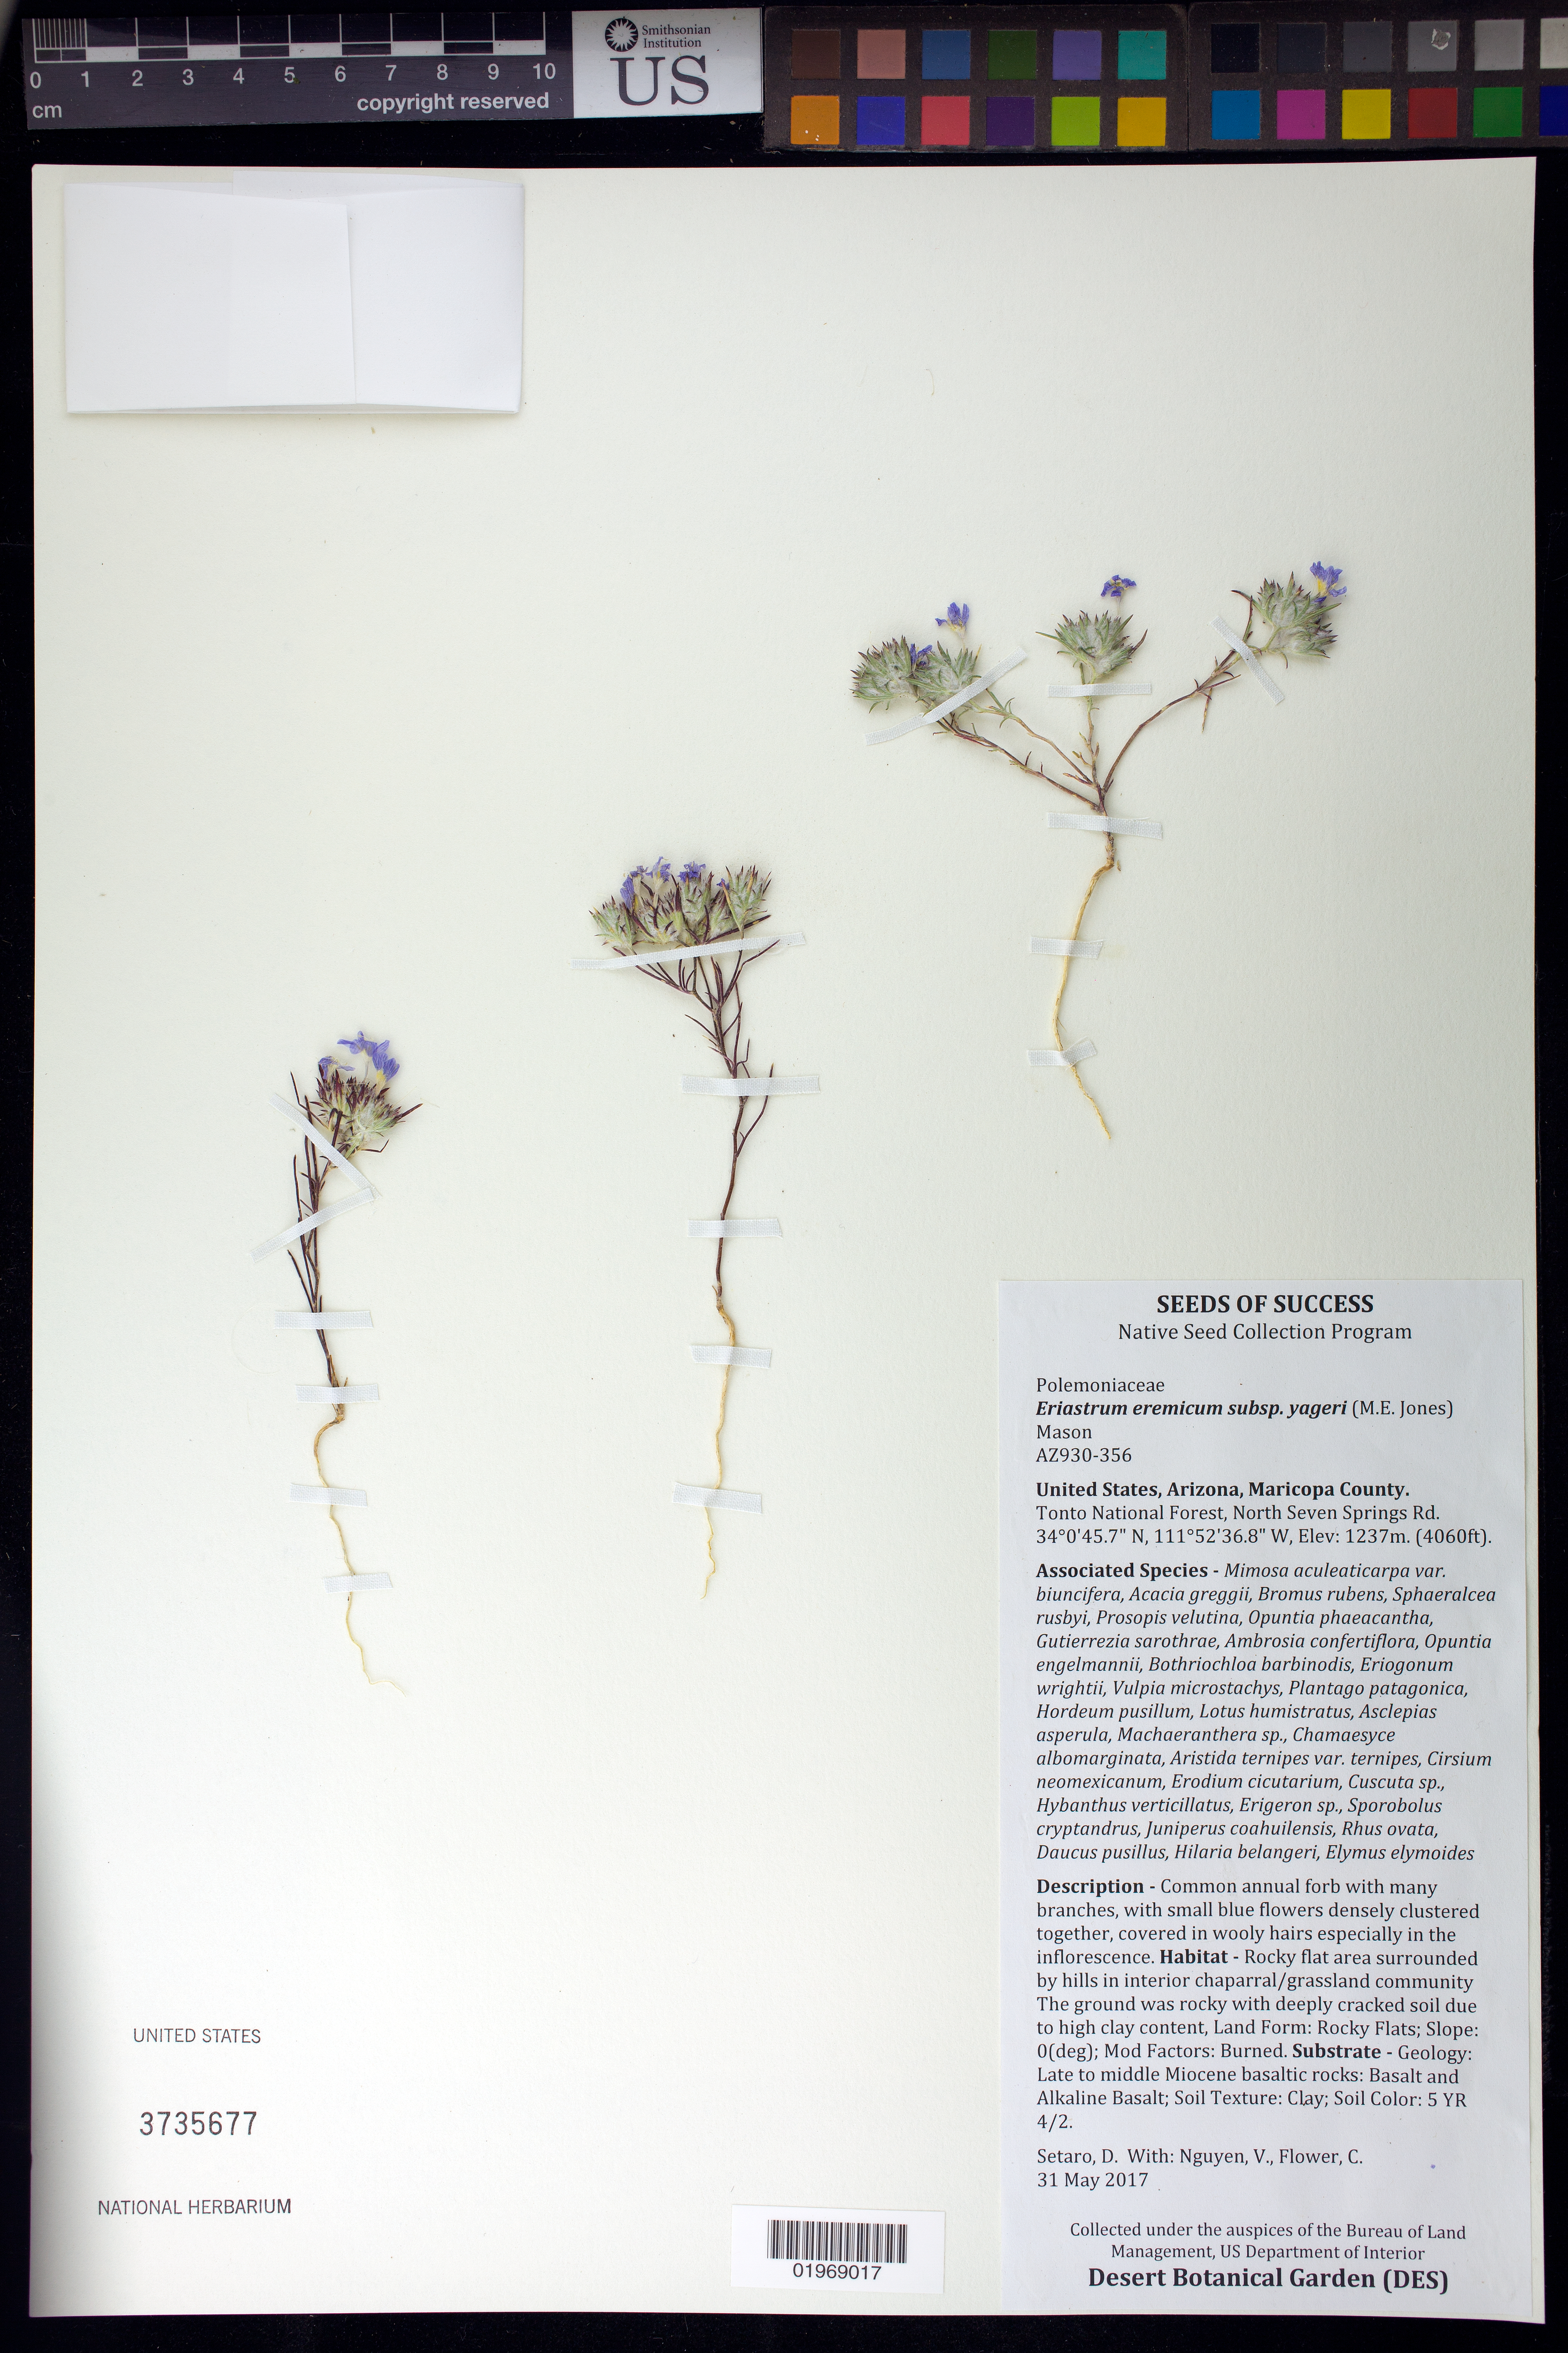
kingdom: Plantae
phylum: Tracheophyta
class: Magnoliopsida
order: Ericales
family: Polemoniaceae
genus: Eriastrum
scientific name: Eriastrum eremicum subsp. yageri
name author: (Jeps.) H. Mason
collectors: D. Setaro, V. Nguyen & C. Flower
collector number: AZ930-356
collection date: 2017-05-31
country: United States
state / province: Arizona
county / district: Maricopa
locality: Tonto National Forest, North Seven Springs Rd.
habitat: Rocky flat area surrounded by hills in interior chaparral/grassland community. The ground was rocky with deeply cracked soil due to high clay content.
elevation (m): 1237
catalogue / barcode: US 3735677